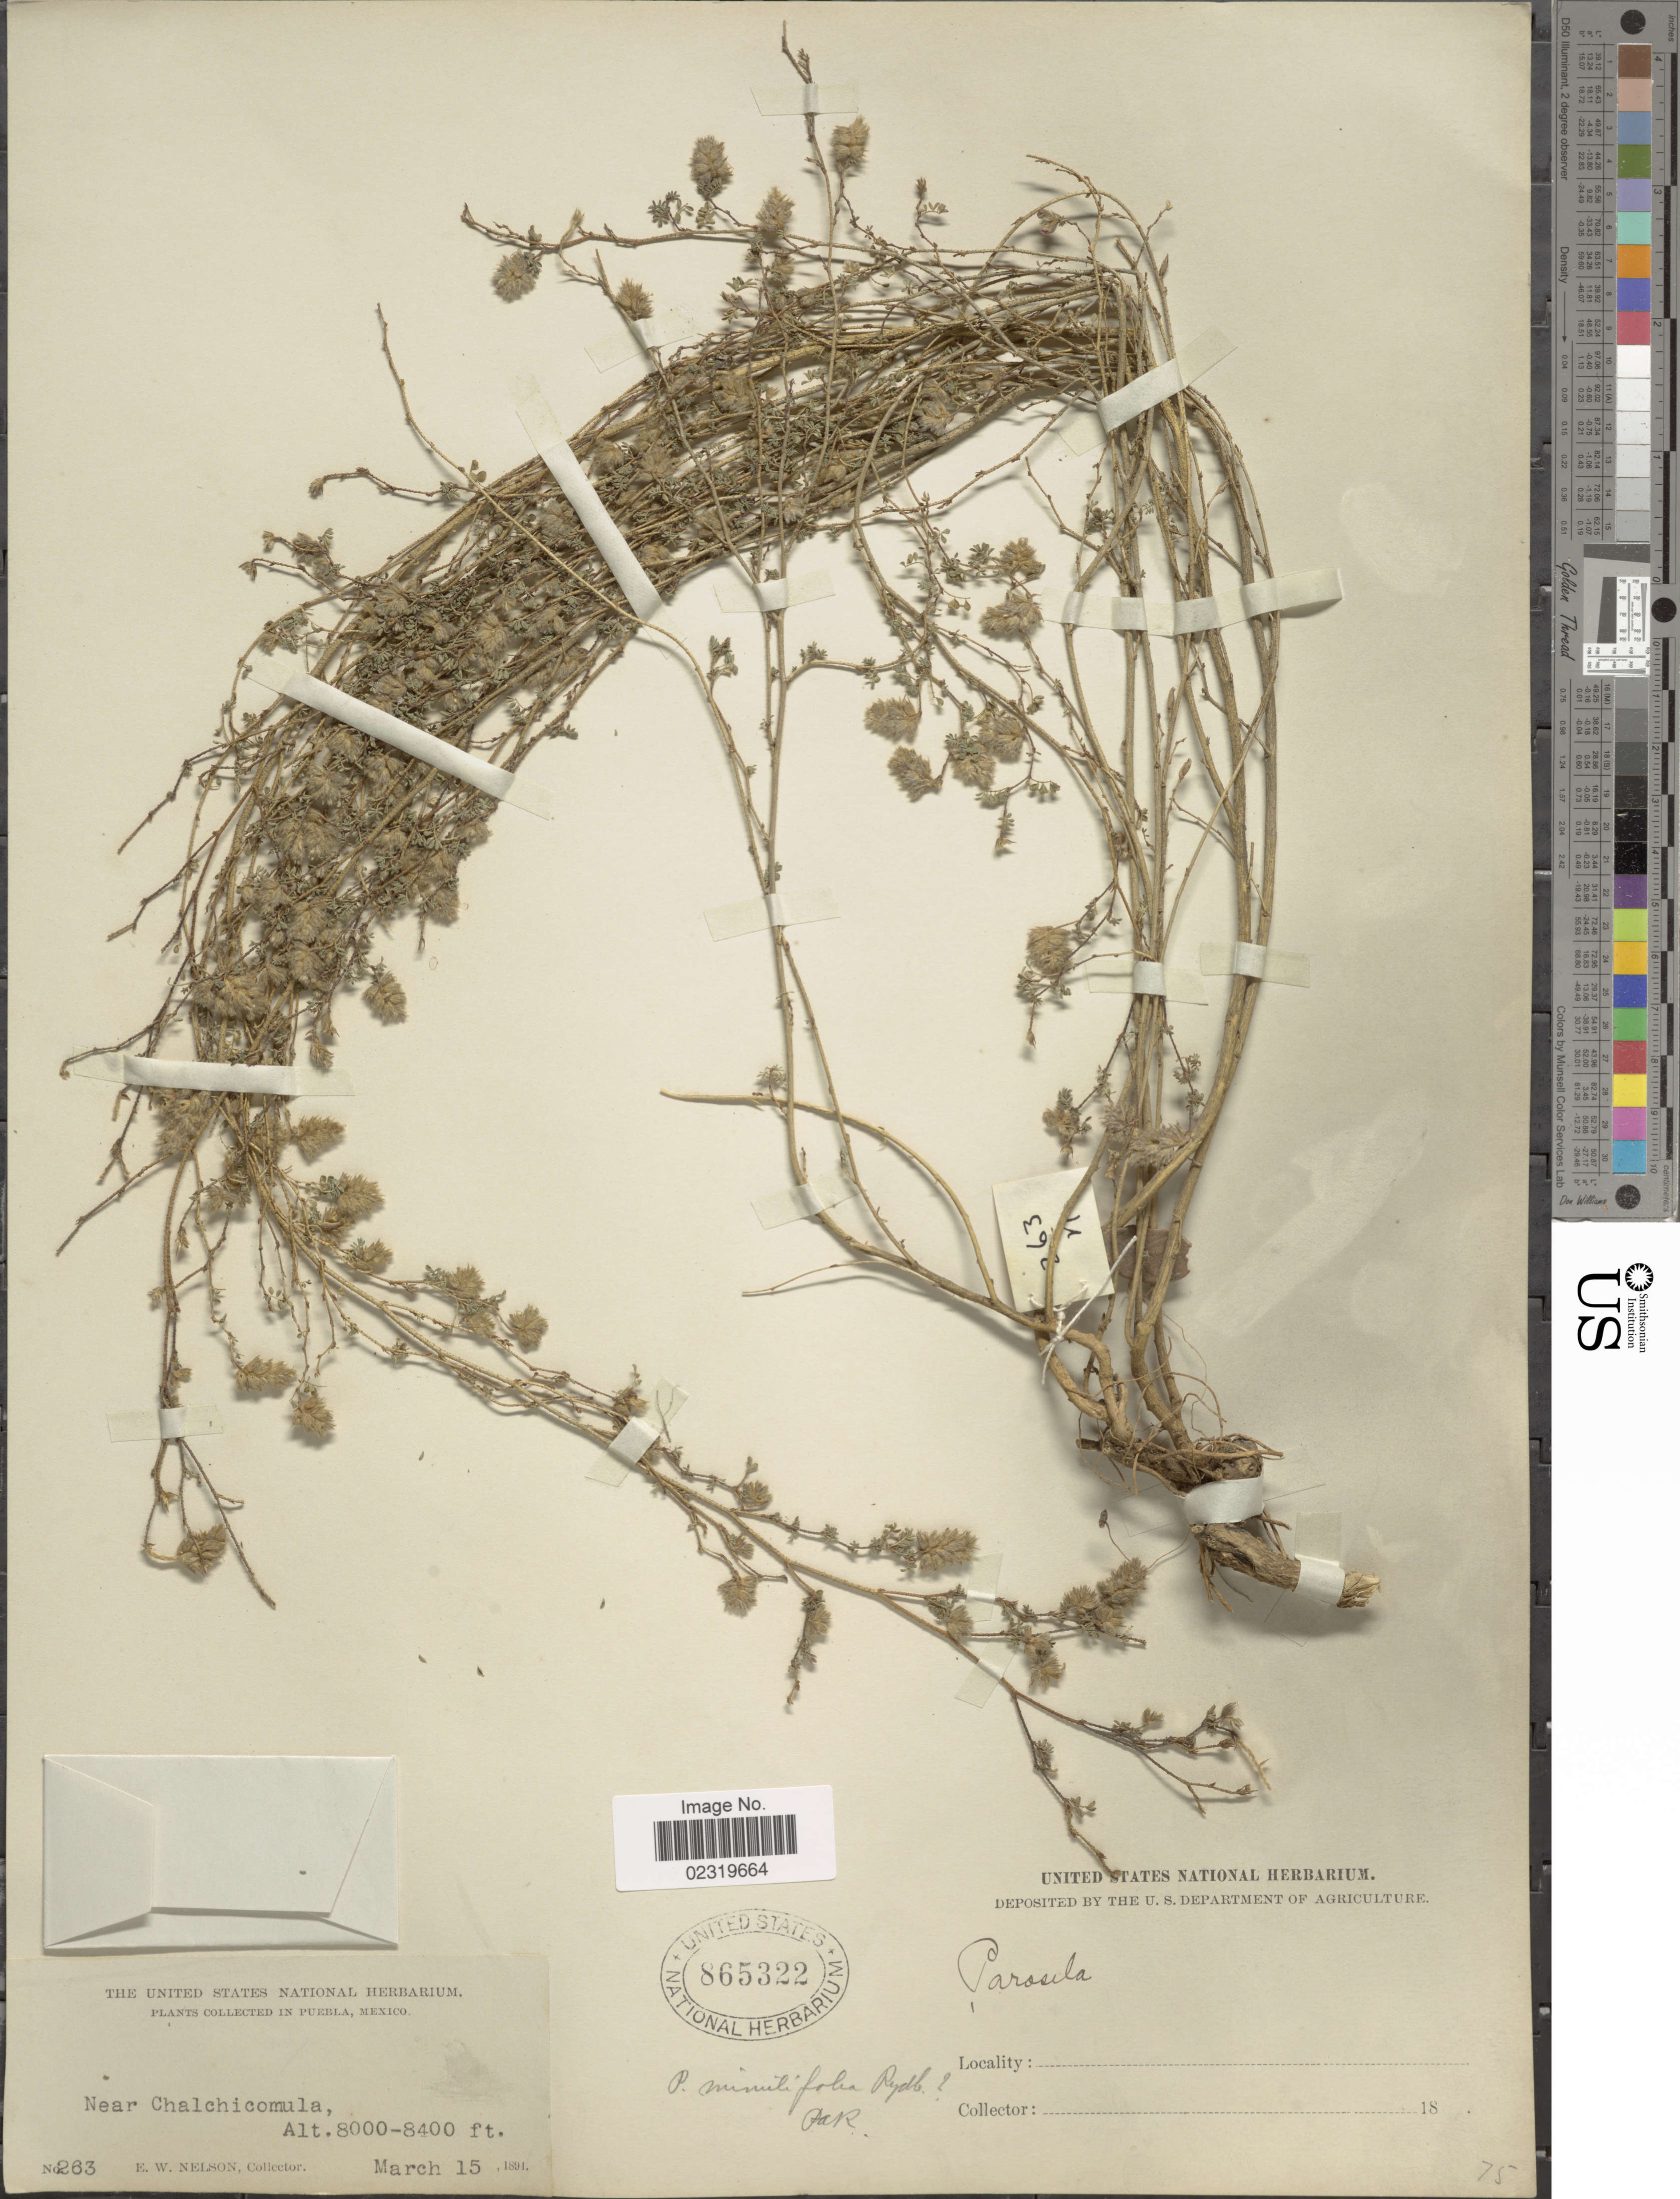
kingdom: Plantae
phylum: Tracheophyta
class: Magnoliopsida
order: Fabales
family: Fabaceae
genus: Dalea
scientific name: Dalea minutifolia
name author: (Rydb.) Harms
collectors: E. W. Nelson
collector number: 263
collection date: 1891-03-15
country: Mexico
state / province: Puebla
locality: Near Chalchicomula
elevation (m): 2438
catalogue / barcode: US 865322